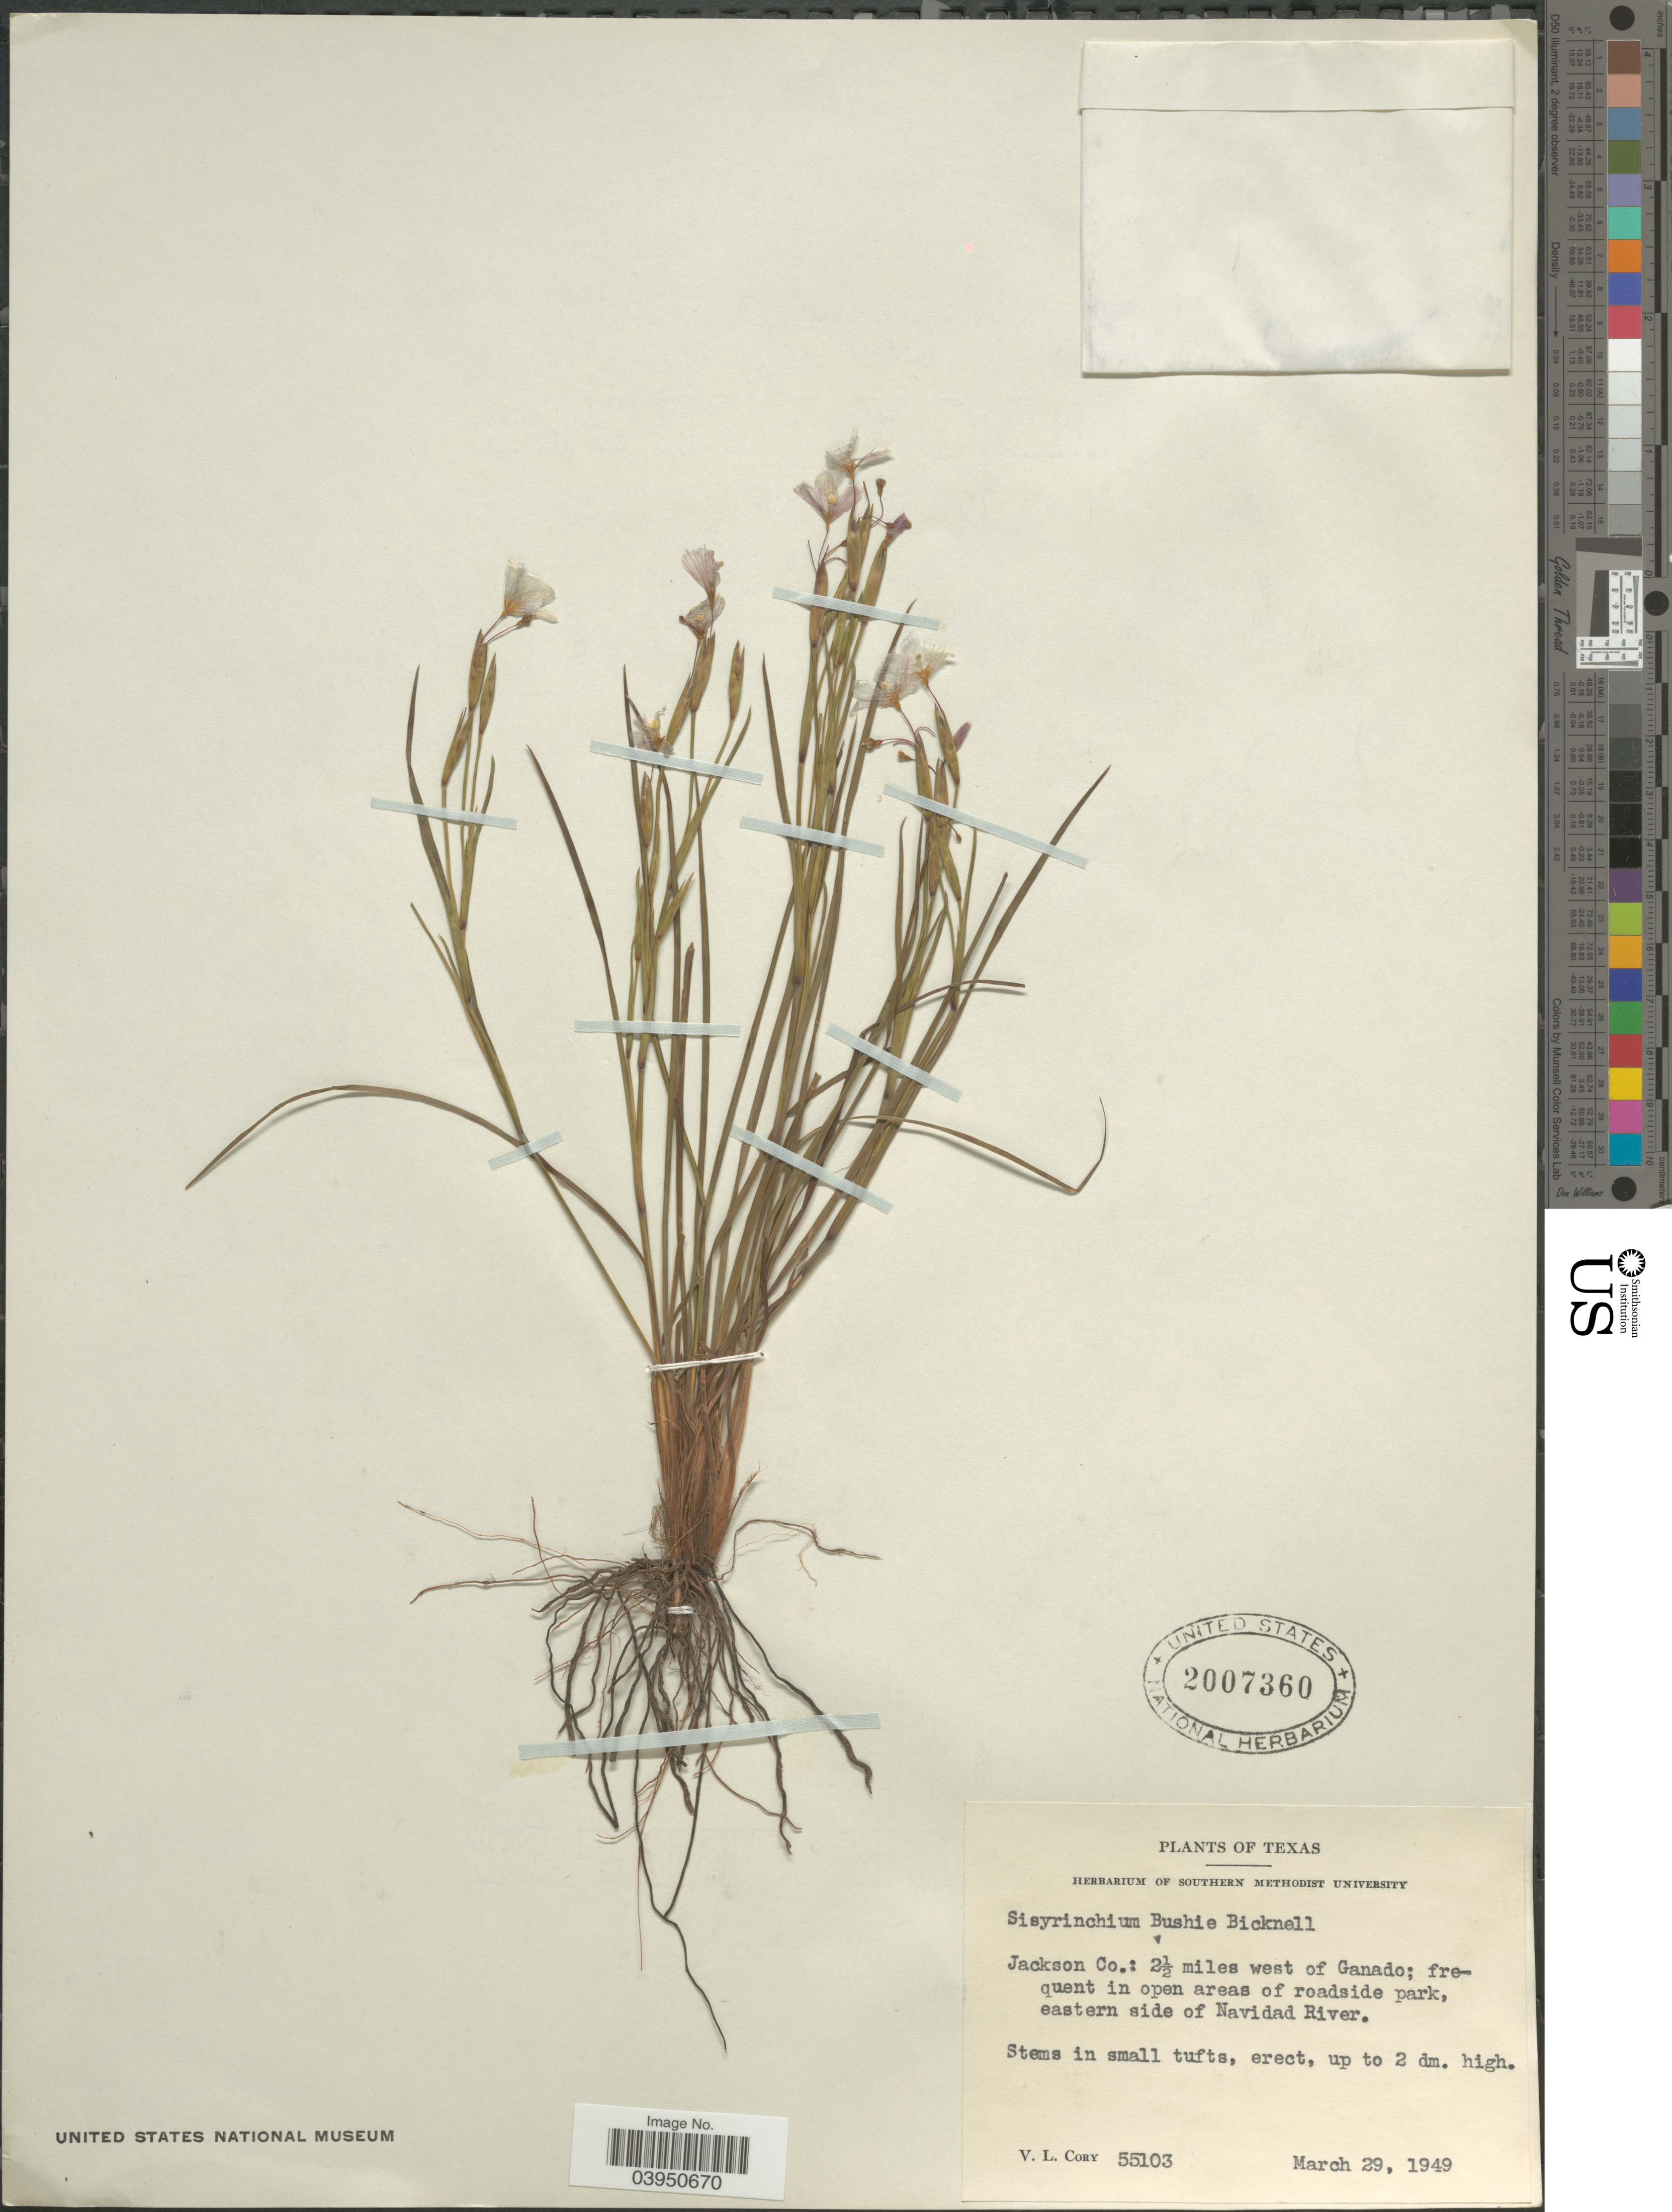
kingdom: Plantae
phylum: Tracheophyta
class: Liliopsida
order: Asparagales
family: Iridaceae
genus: Sisyrinchium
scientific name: Sisyrinchium bushii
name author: E.P. Bicknell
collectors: V. Cory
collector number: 55103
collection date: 1949-03-29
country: United States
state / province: Texas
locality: Jackson Co.: 2½ miles west of Ganado; in open areas of roadside park, eastern side of Navidad River.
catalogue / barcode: US 2007360